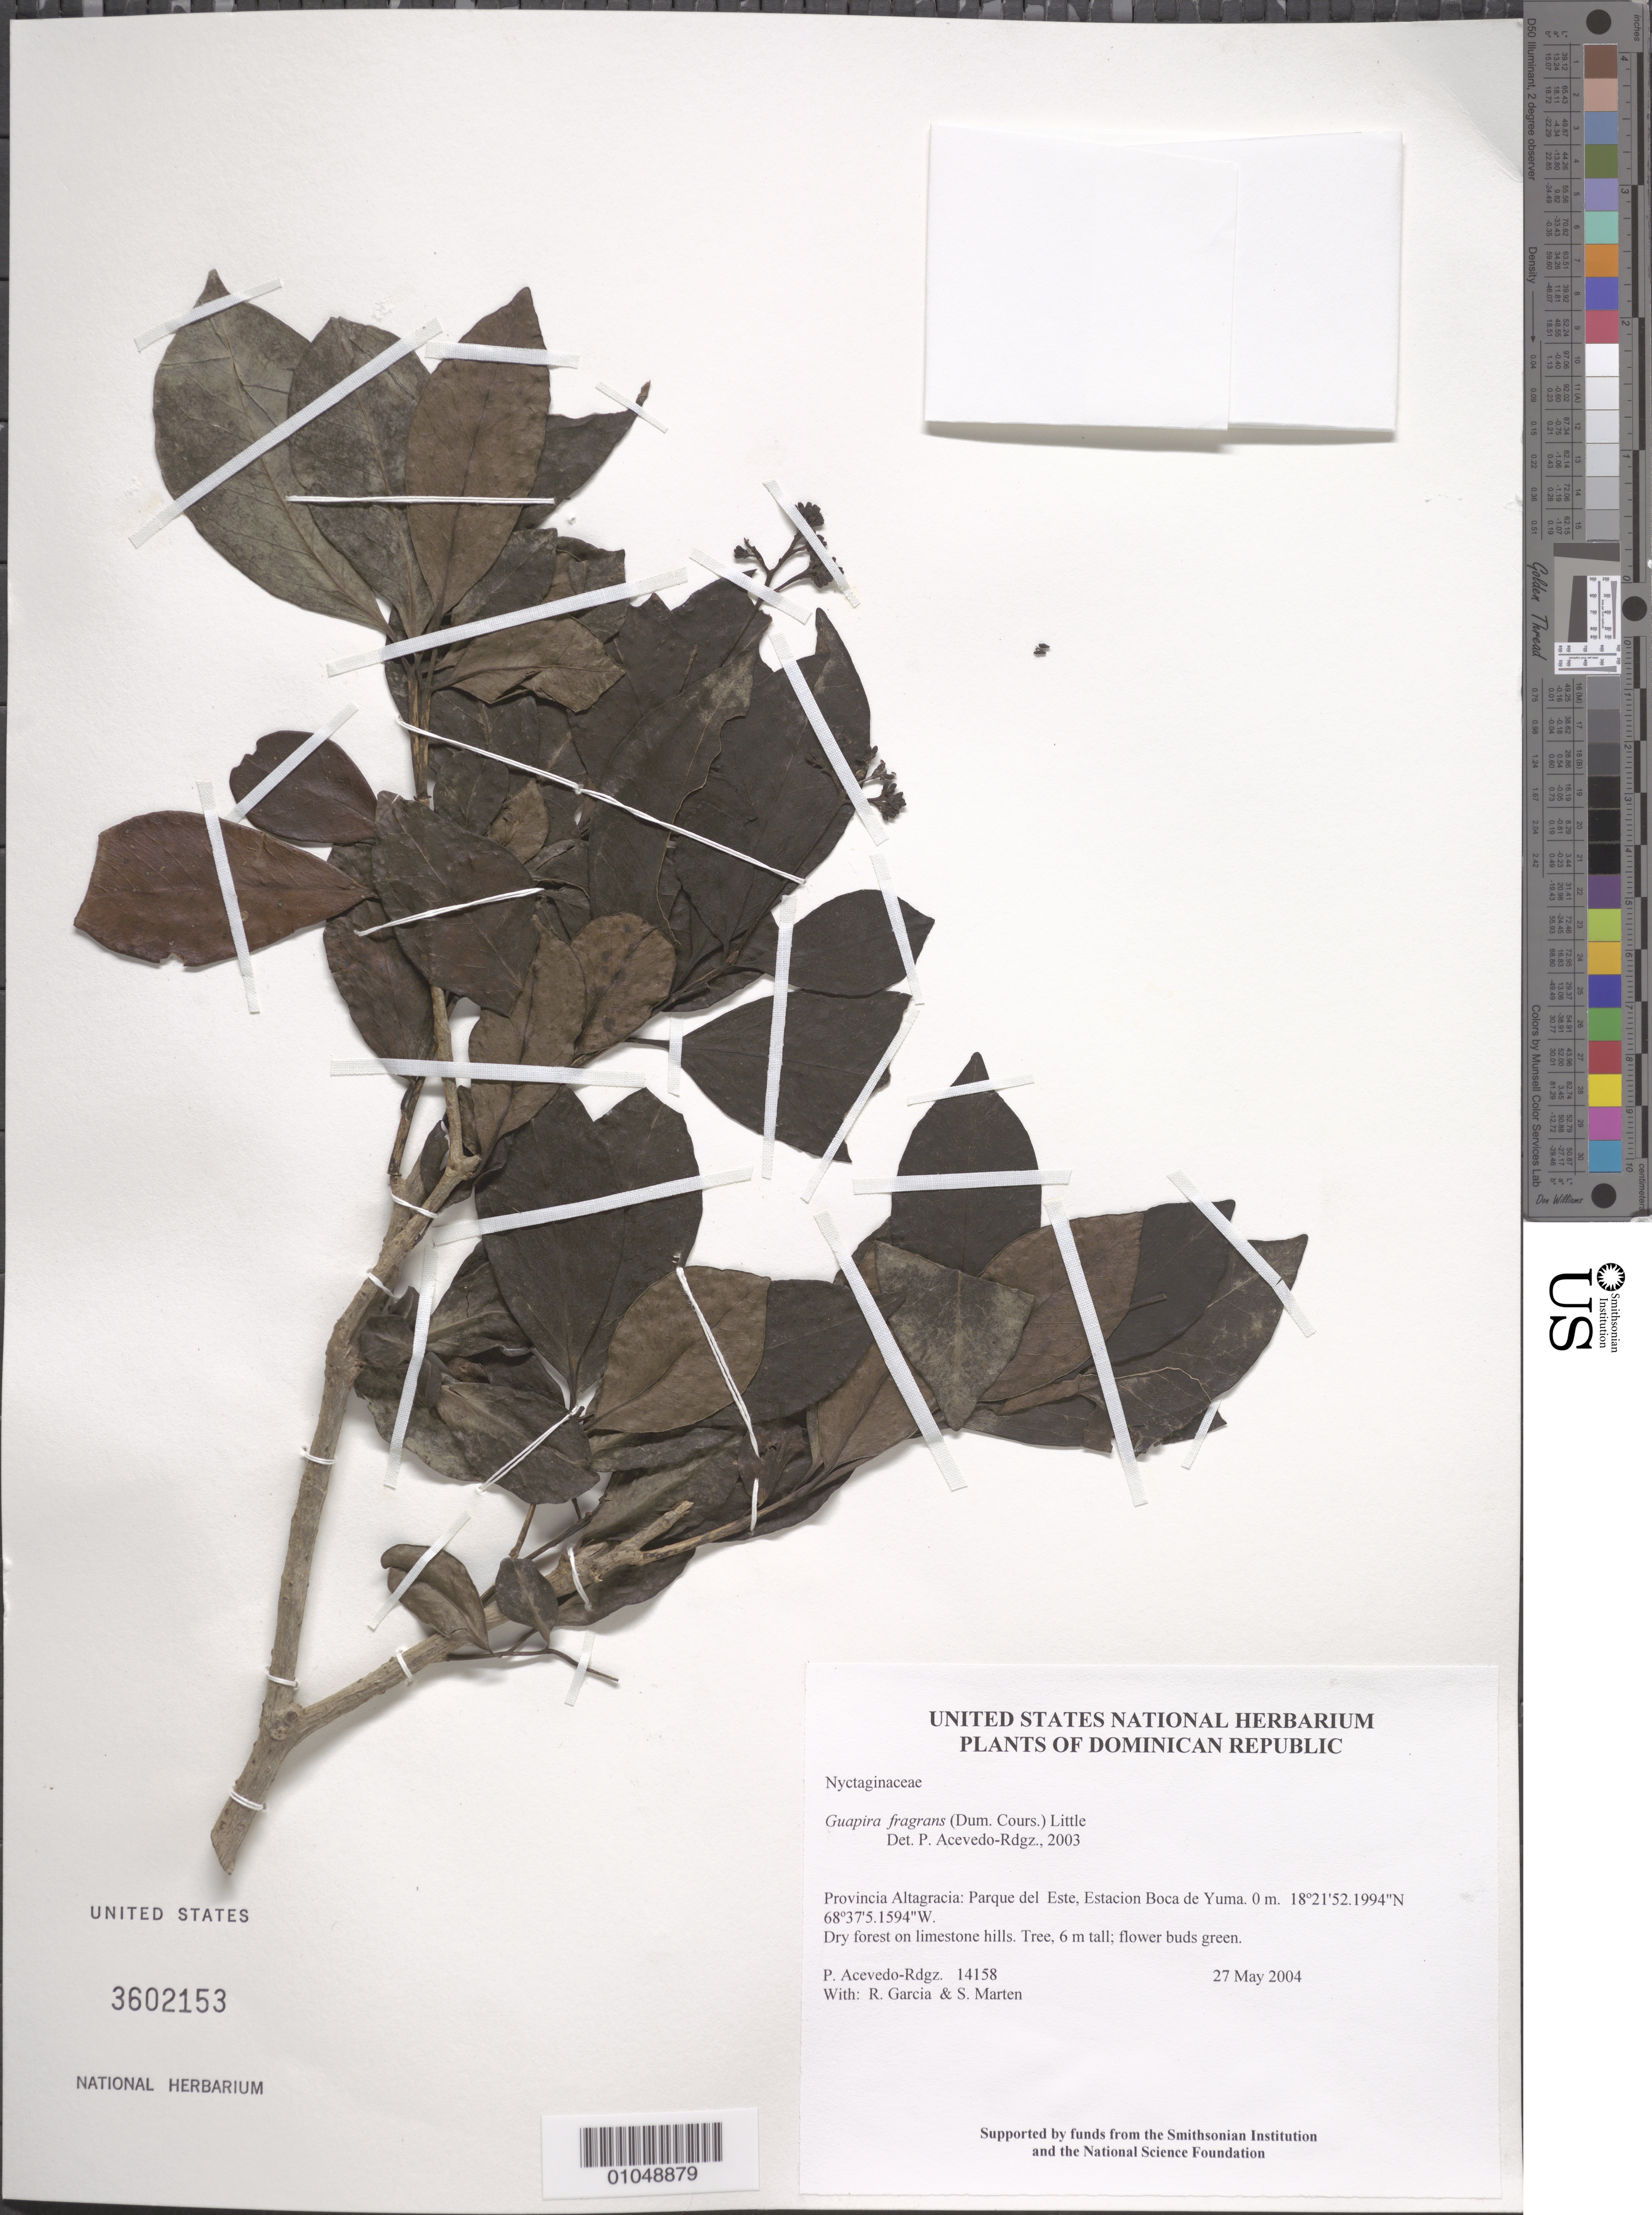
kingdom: Plantae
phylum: Tracheophyta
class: Magnoliopsida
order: Caryophyllales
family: Nyctaginaceae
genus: Guapira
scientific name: Guapira fragrans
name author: (Dum. Cours.) Little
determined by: Acevedo-Rodríguez, P., (BOT), Smithsonian Institution - National Museum of Natural History (UNITED STATES)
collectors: P. Acevedo-Rodr., R. G. García & S. Marten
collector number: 14158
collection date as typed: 27 May 2004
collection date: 2004-05-27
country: Dominican Republic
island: Hispaniola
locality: Provincia Altagracia: Parque del Este, Estacion Boca de Yuma.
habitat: Dry forest on limestone hills.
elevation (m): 0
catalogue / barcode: US 3602153